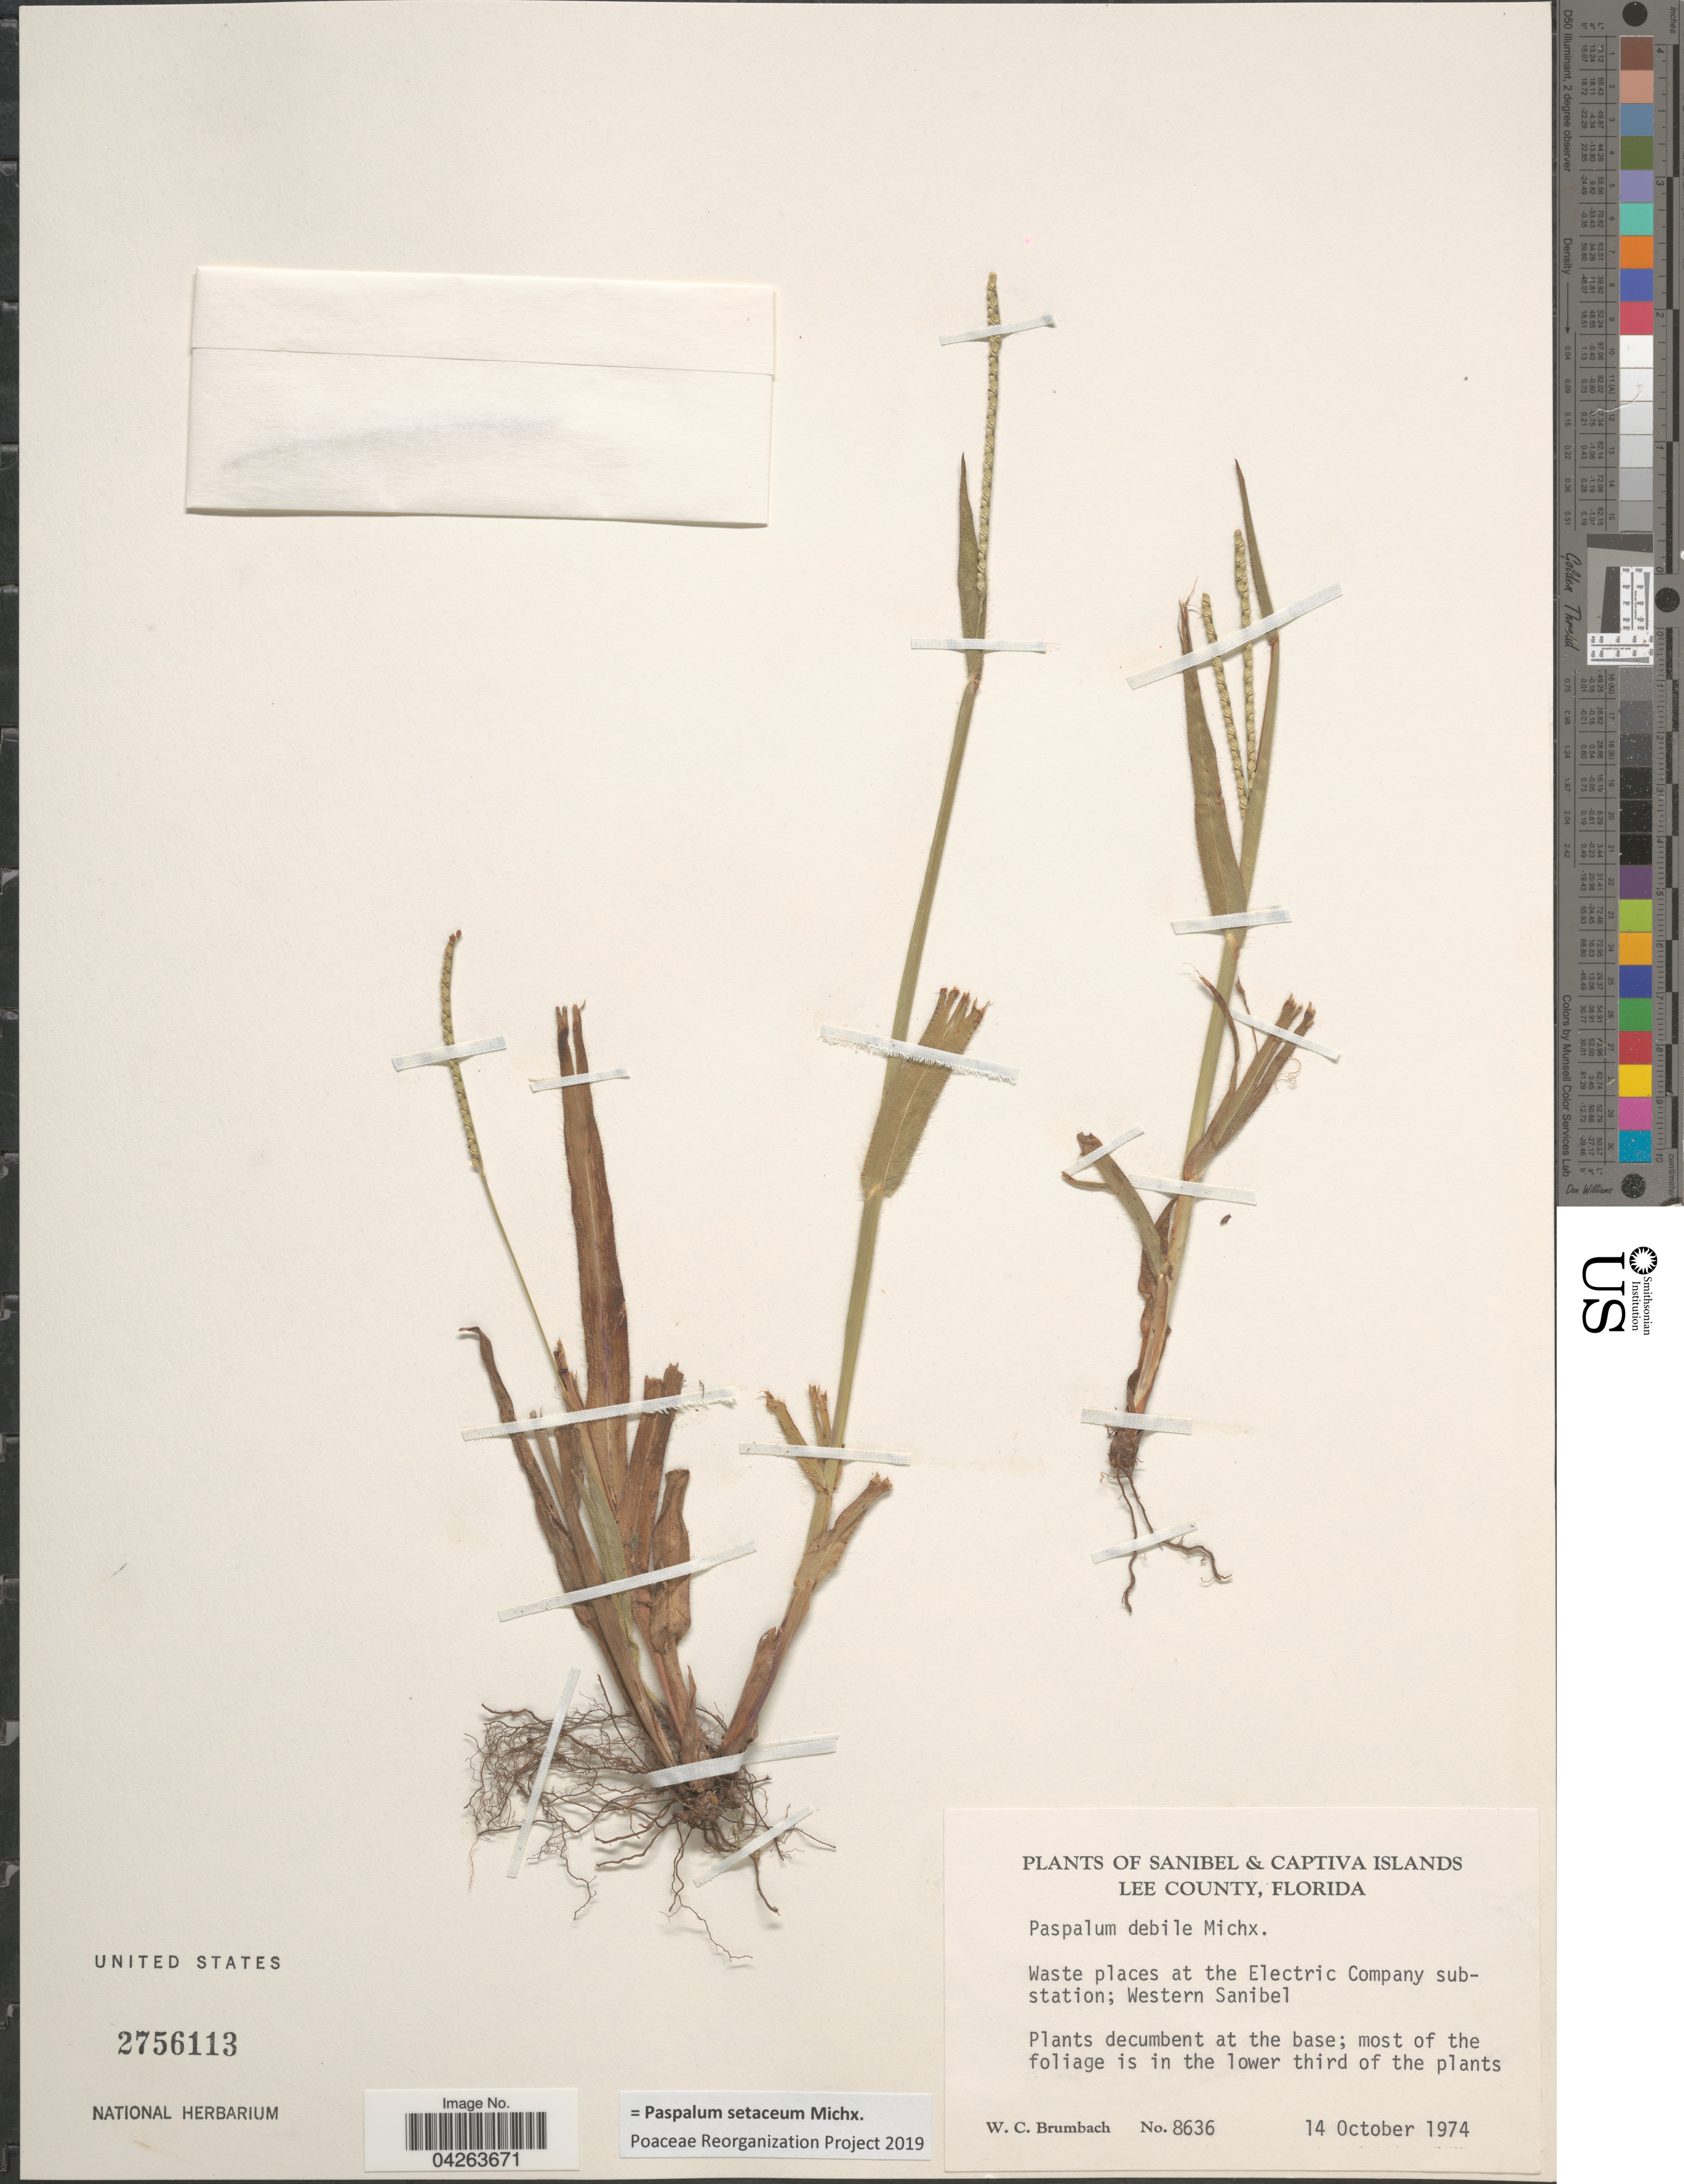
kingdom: Plantae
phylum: Tracheophyta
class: Liliopsida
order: Poales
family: Poaceae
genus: Paspalum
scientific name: Paspalum setaceum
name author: Michx.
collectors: W. C. Brumbach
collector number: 8636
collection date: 1974-10-14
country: United States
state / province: Florida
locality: Sanibel & Captiva Island. Lee County. Waste places at the Electric Company substation; Western Sanibel.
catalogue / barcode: US 2756113